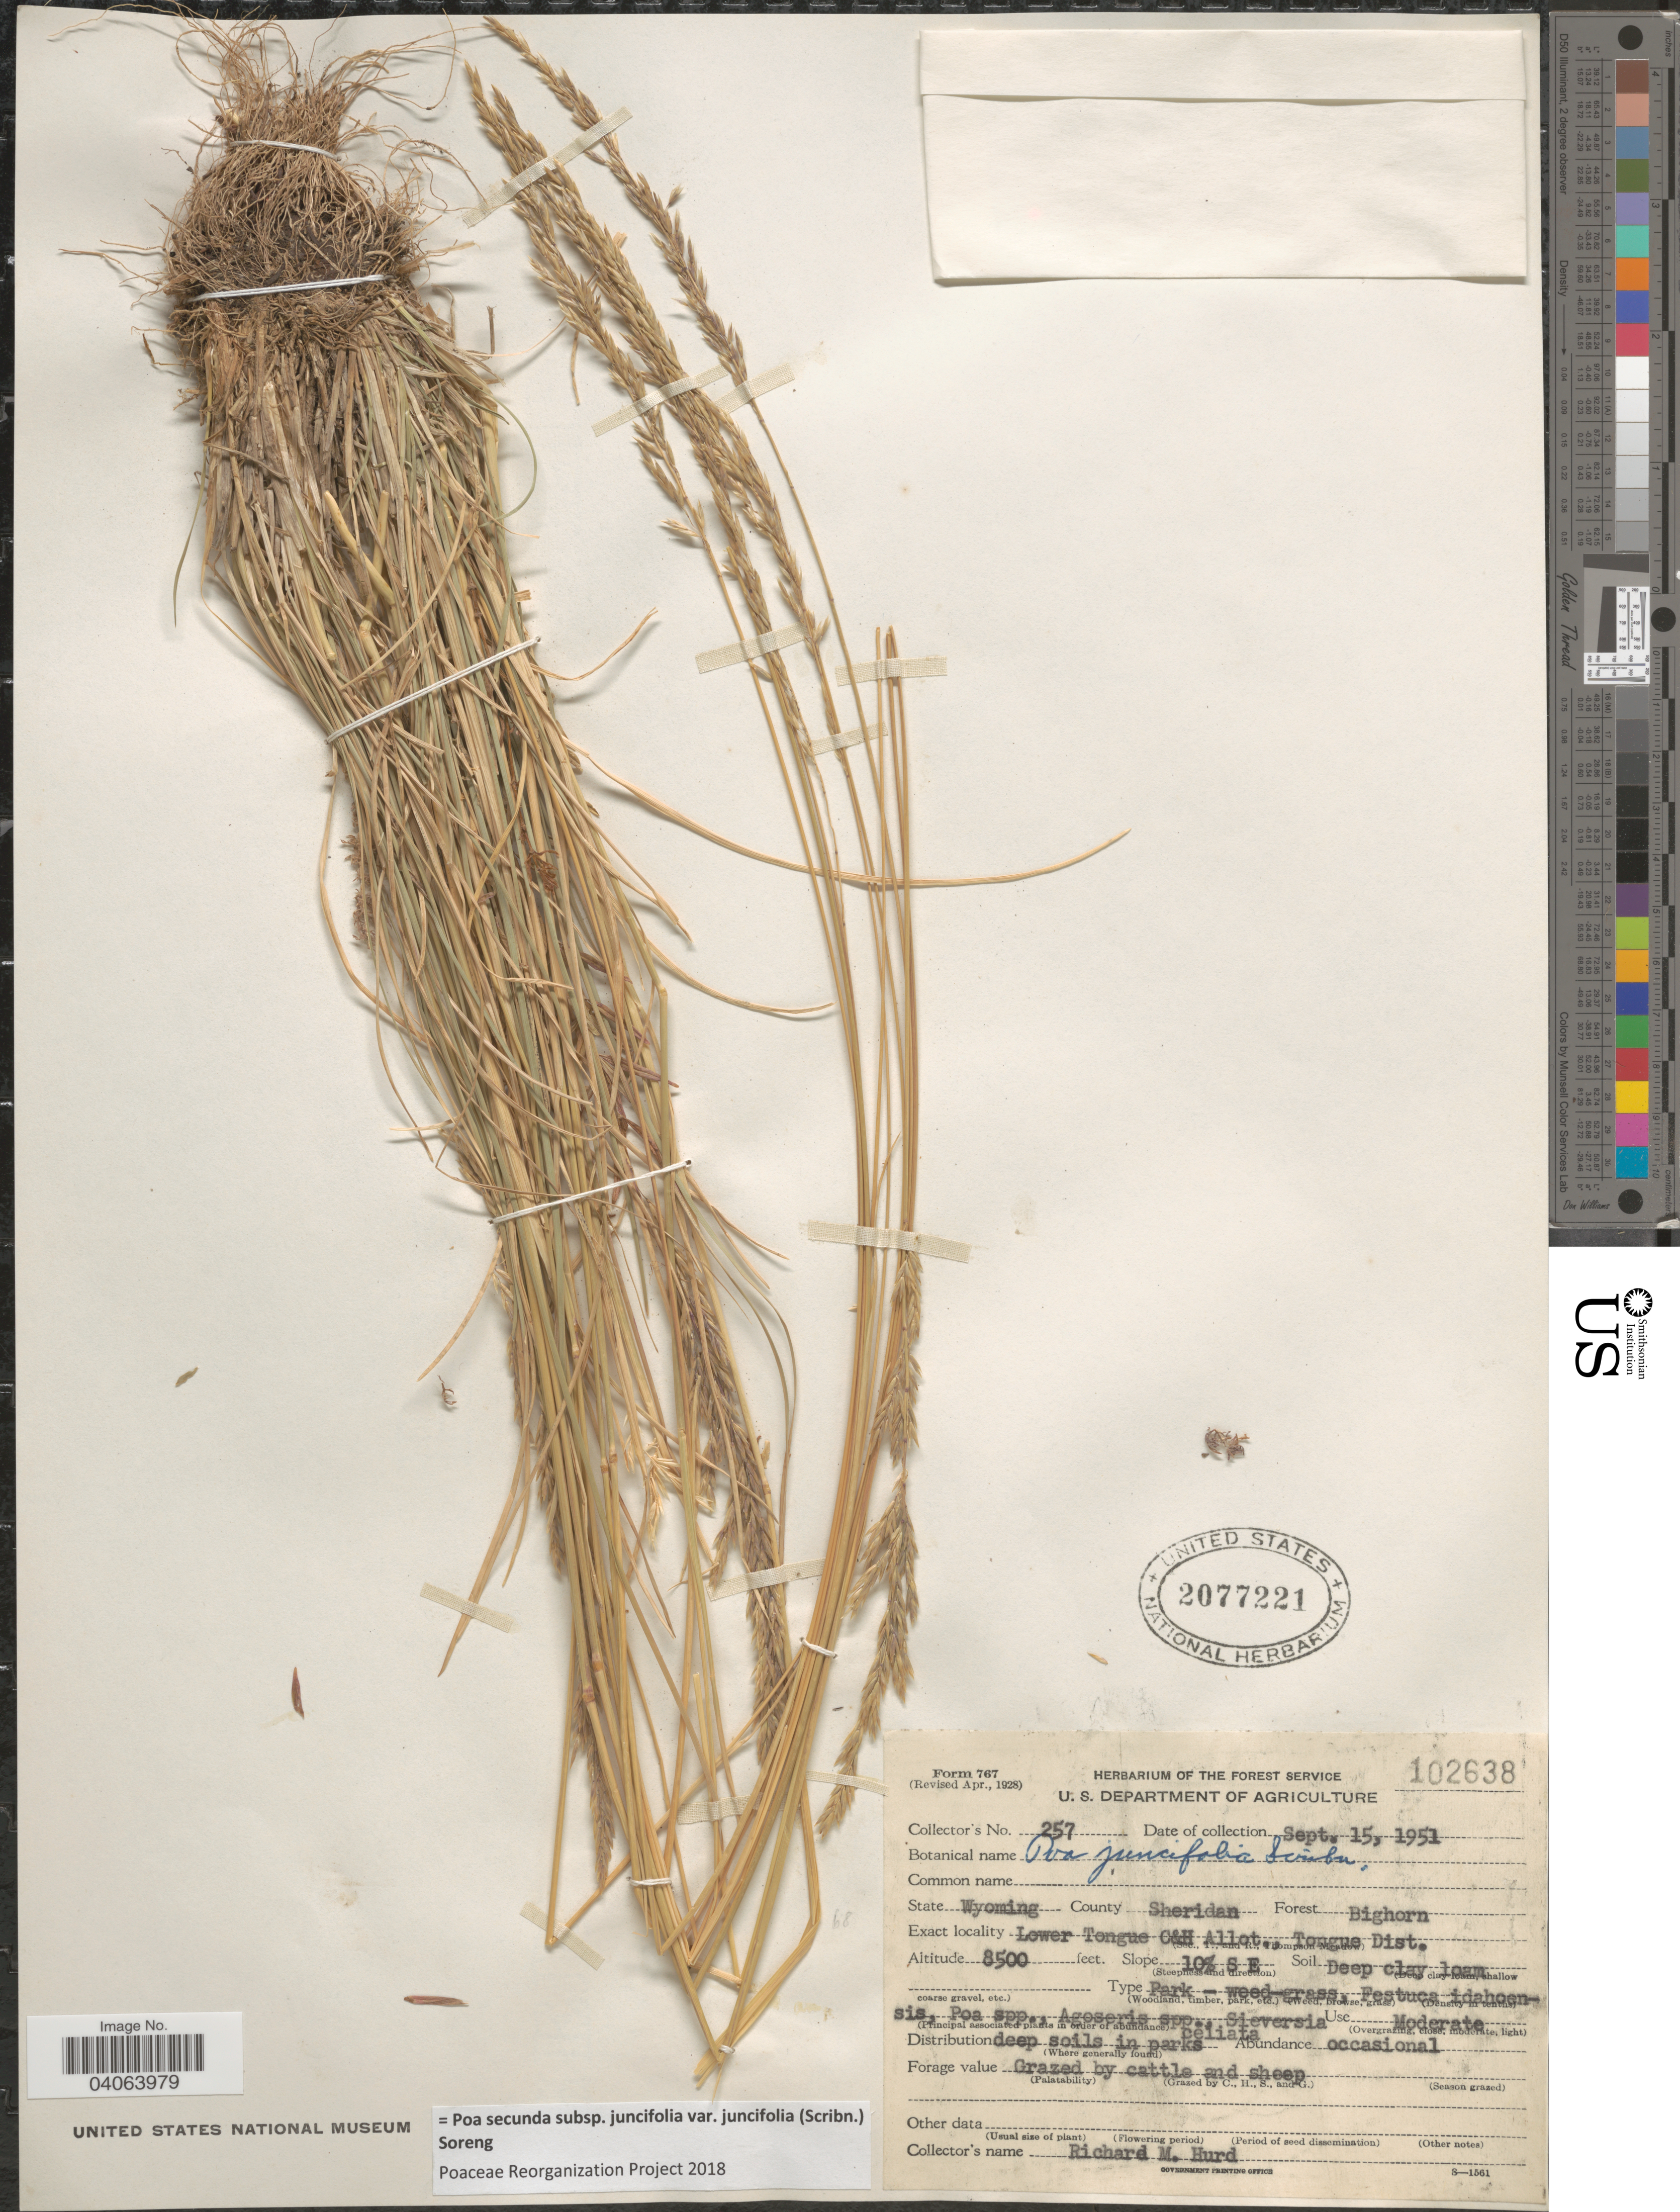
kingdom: Plantae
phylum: Tracheophyta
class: Liliopsida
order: Poales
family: Poaceae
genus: Poa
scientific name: Poa secunda subsp. juncifolia var. juncifolia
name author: (Scribn.) Soreng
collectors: R. Hurd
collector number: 257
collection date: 1951-09-15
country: United States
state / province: Wyoming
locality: County Sheridan. Forest Bighorn. Lower Tongue C&H Allot., Tongue Dist. Slope 10% S E.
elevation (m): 2591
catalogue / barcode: US 2077221